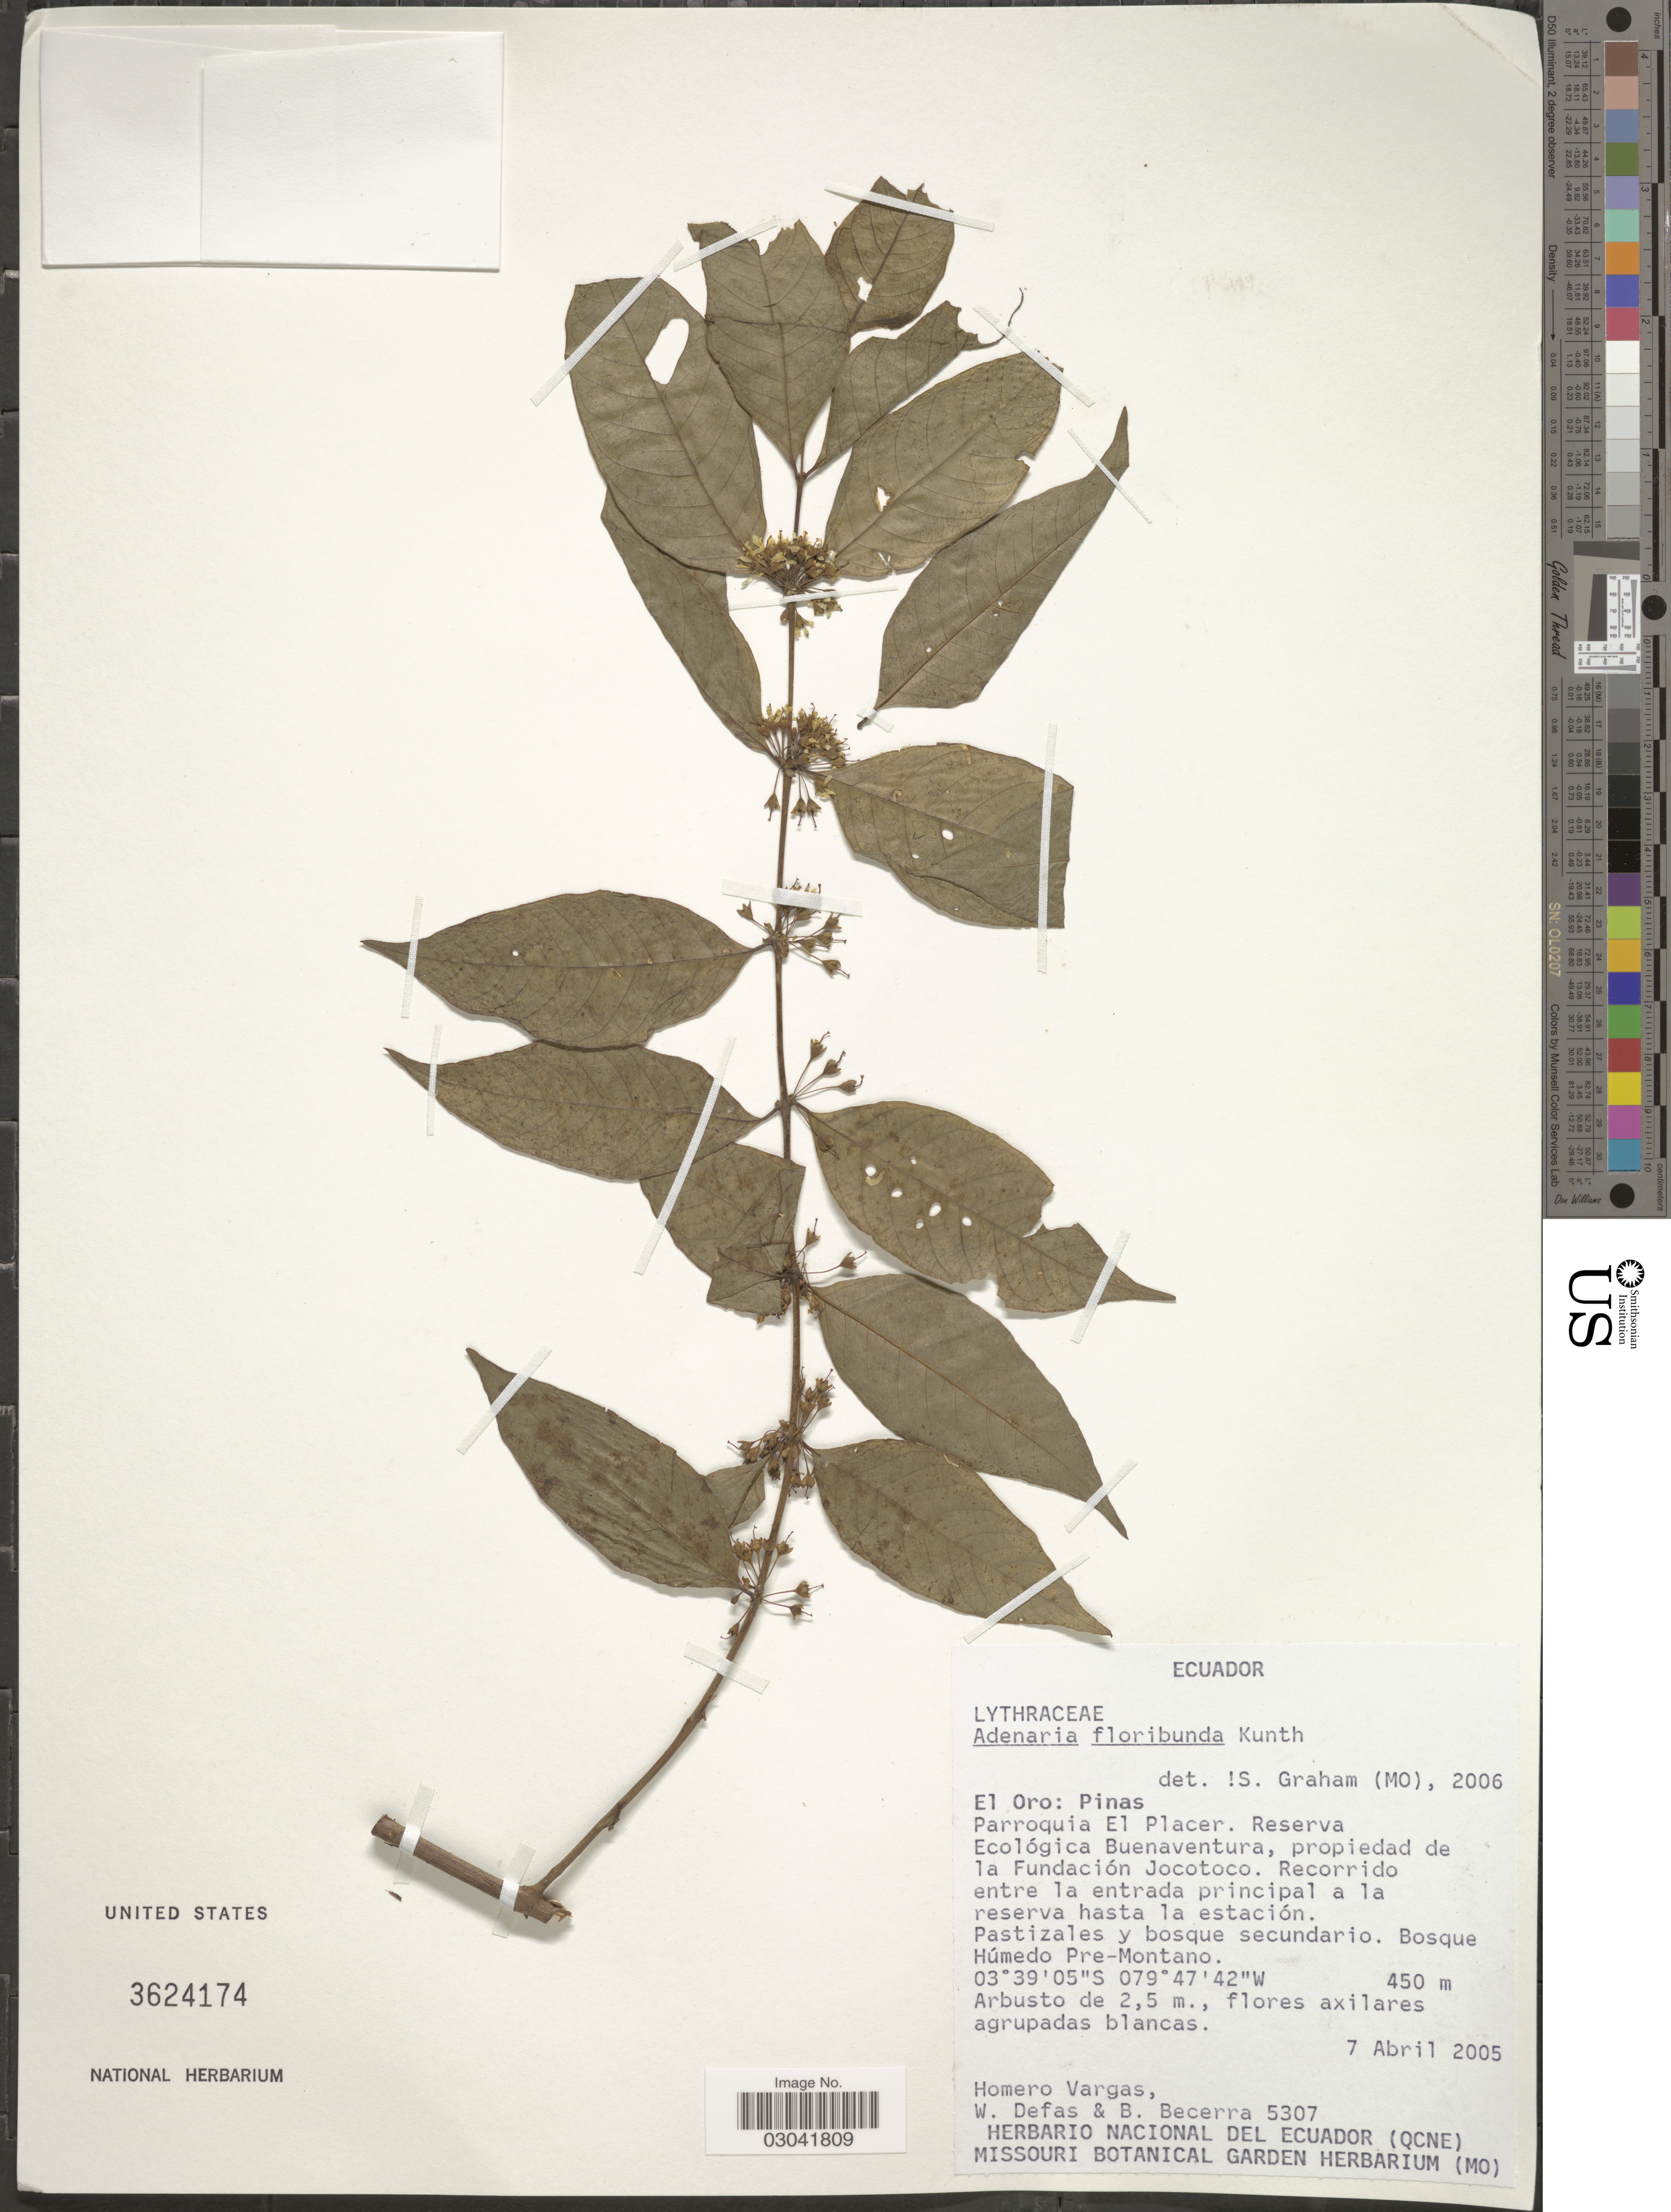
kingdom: Plantae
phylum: Tracheophyta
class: Magnoliopsida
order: Myrtales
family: Lythraceae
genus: Adenaria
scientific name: Adenaria floribunda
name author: Kunth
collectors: H. Vargas, W. Defas & B. Becerra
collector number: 5307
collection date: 2005-04-07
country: Ecuador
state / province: El Oro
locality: Pinas. Parroquia El Placer. Reserva Ecológica Buenaventura, propiedad de la Fundación Jocotoco. Recorrido entre la entrada principal a la reserva hasta la estación.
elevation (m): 450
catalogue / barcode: US 3624174